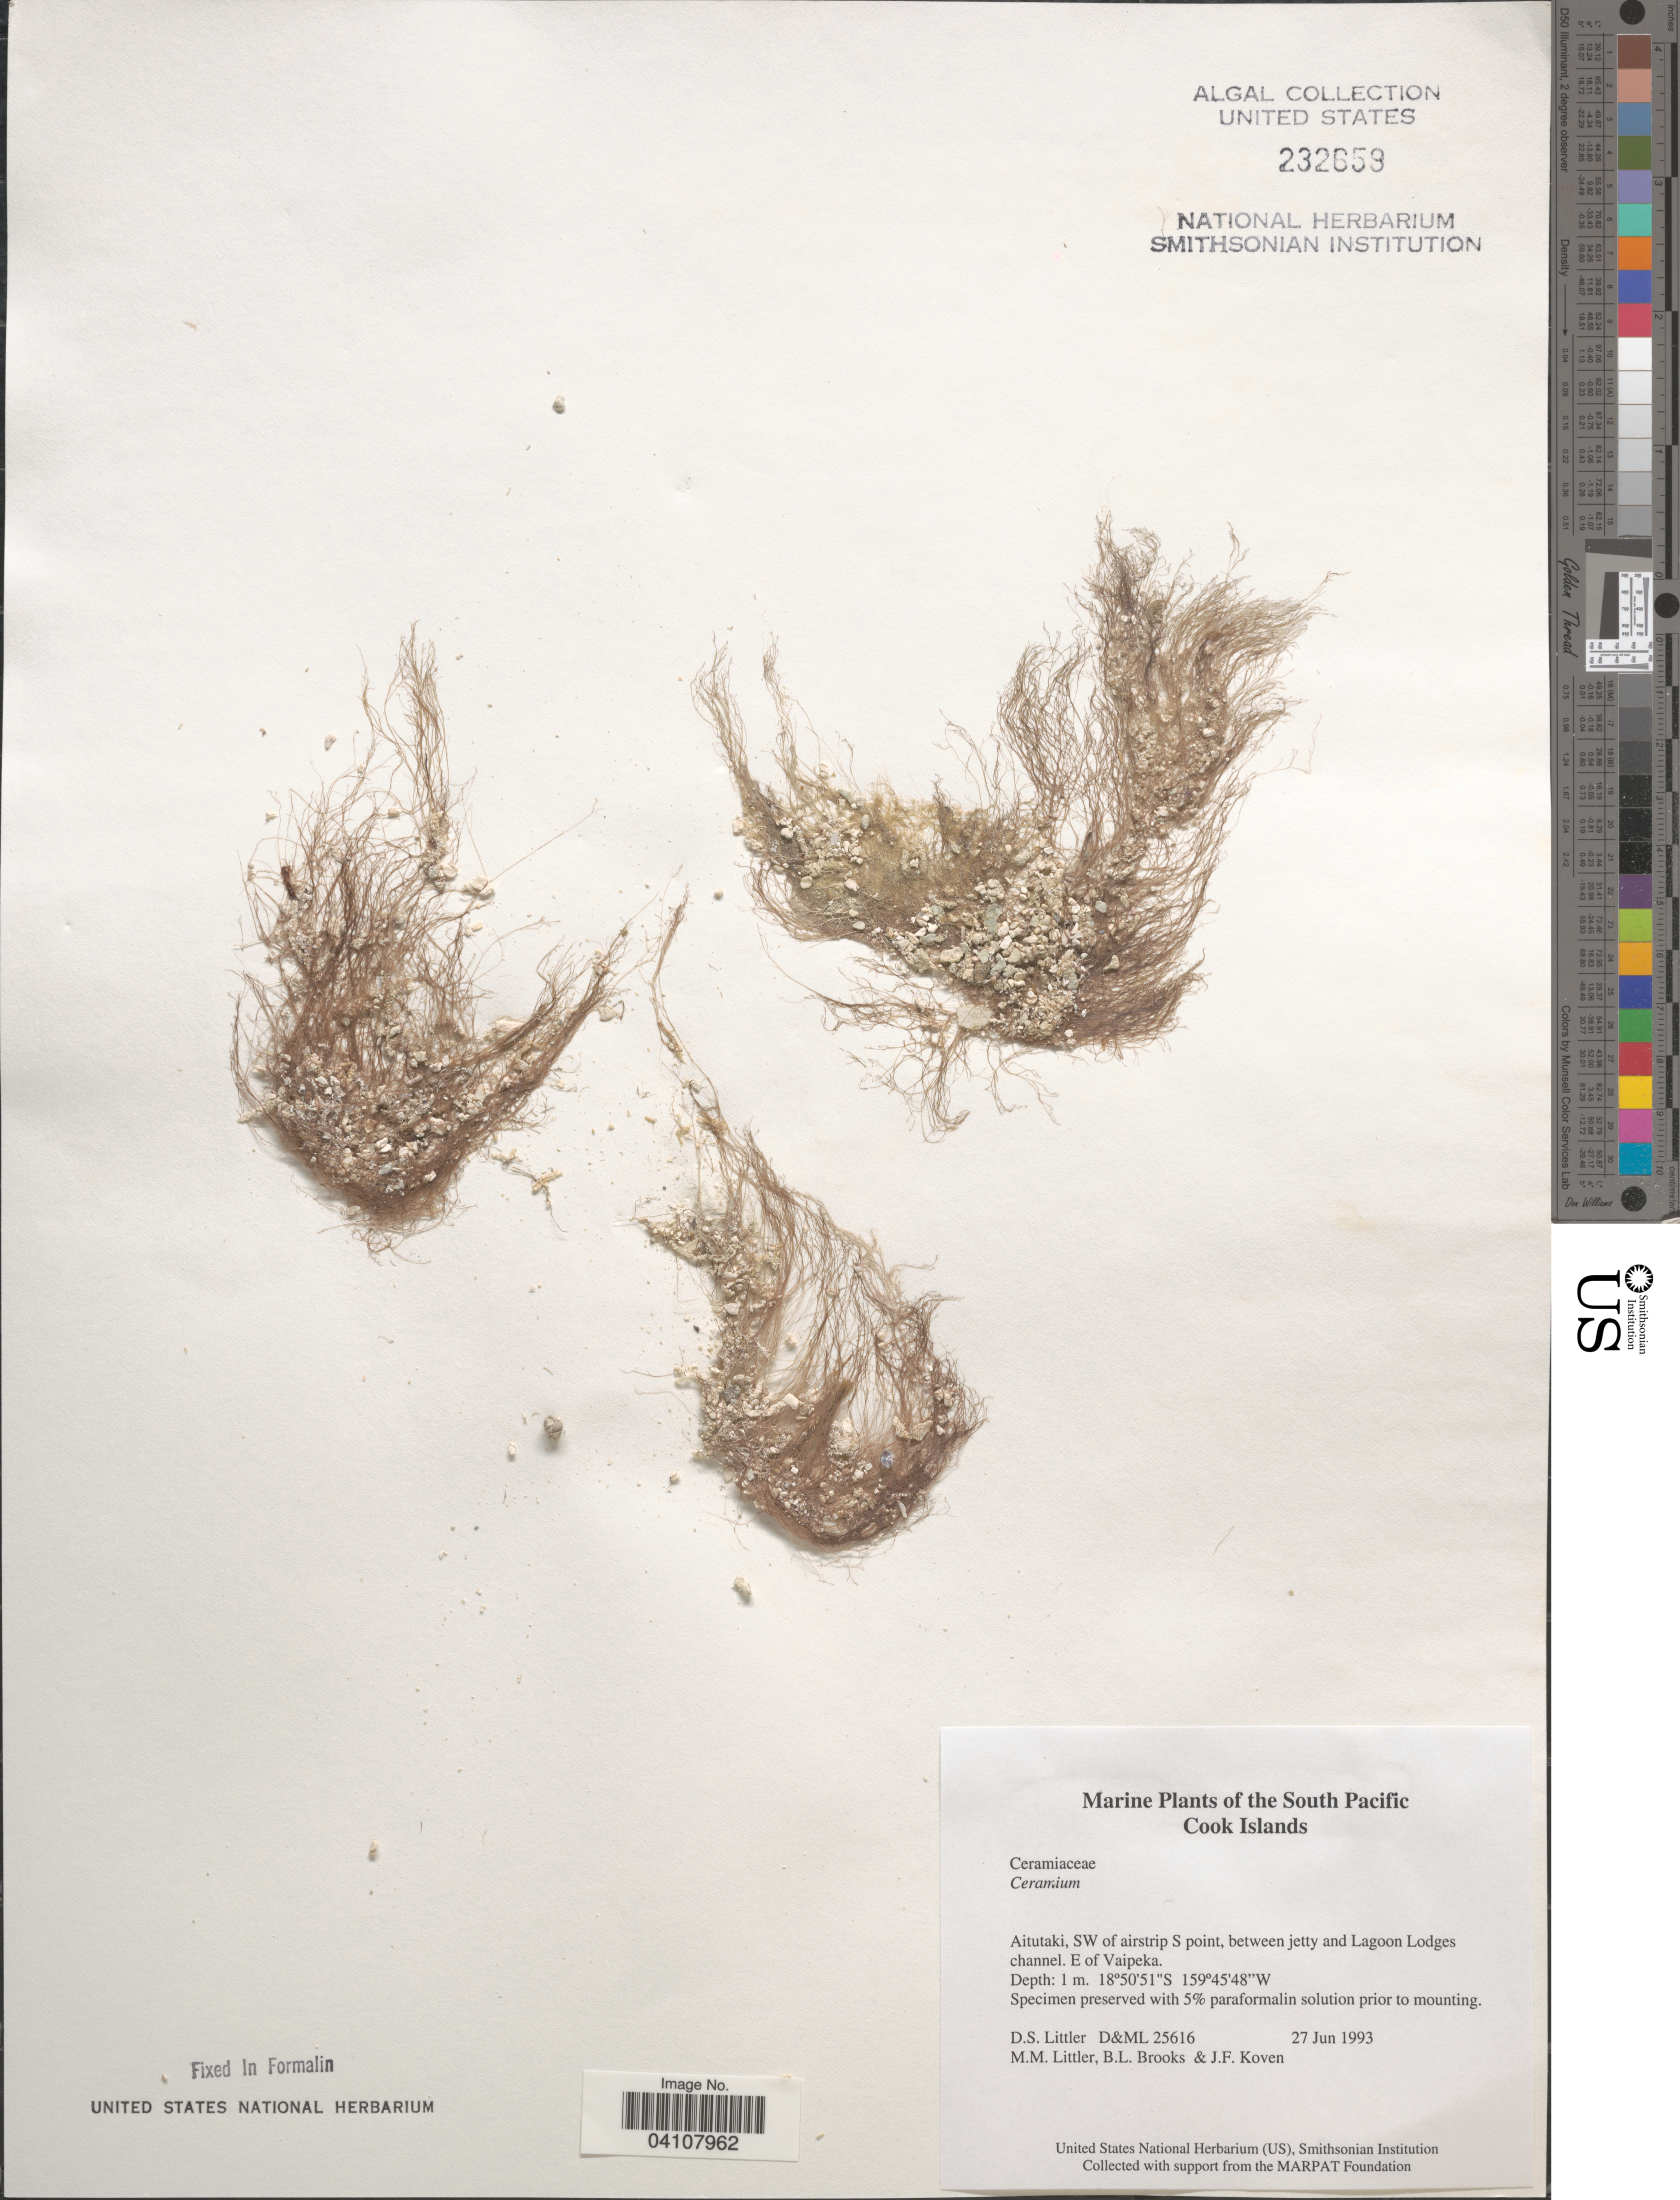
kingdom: Plantae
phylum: Rhodophyta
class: Florideophyceae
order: Ceramiales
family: Ceramiaceae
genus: Ceramium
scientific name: Ceramium sp.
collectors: D. S. Littler, B. Brooks & J. Koven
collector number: D&ML25616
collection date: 1993-06-27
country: Cook Islands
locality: The South Pacific. Aitutaki, SW of airstrip S point, between jetty and Lagoon Lodges channel. E of Vaipeka.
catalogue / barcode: US 232659